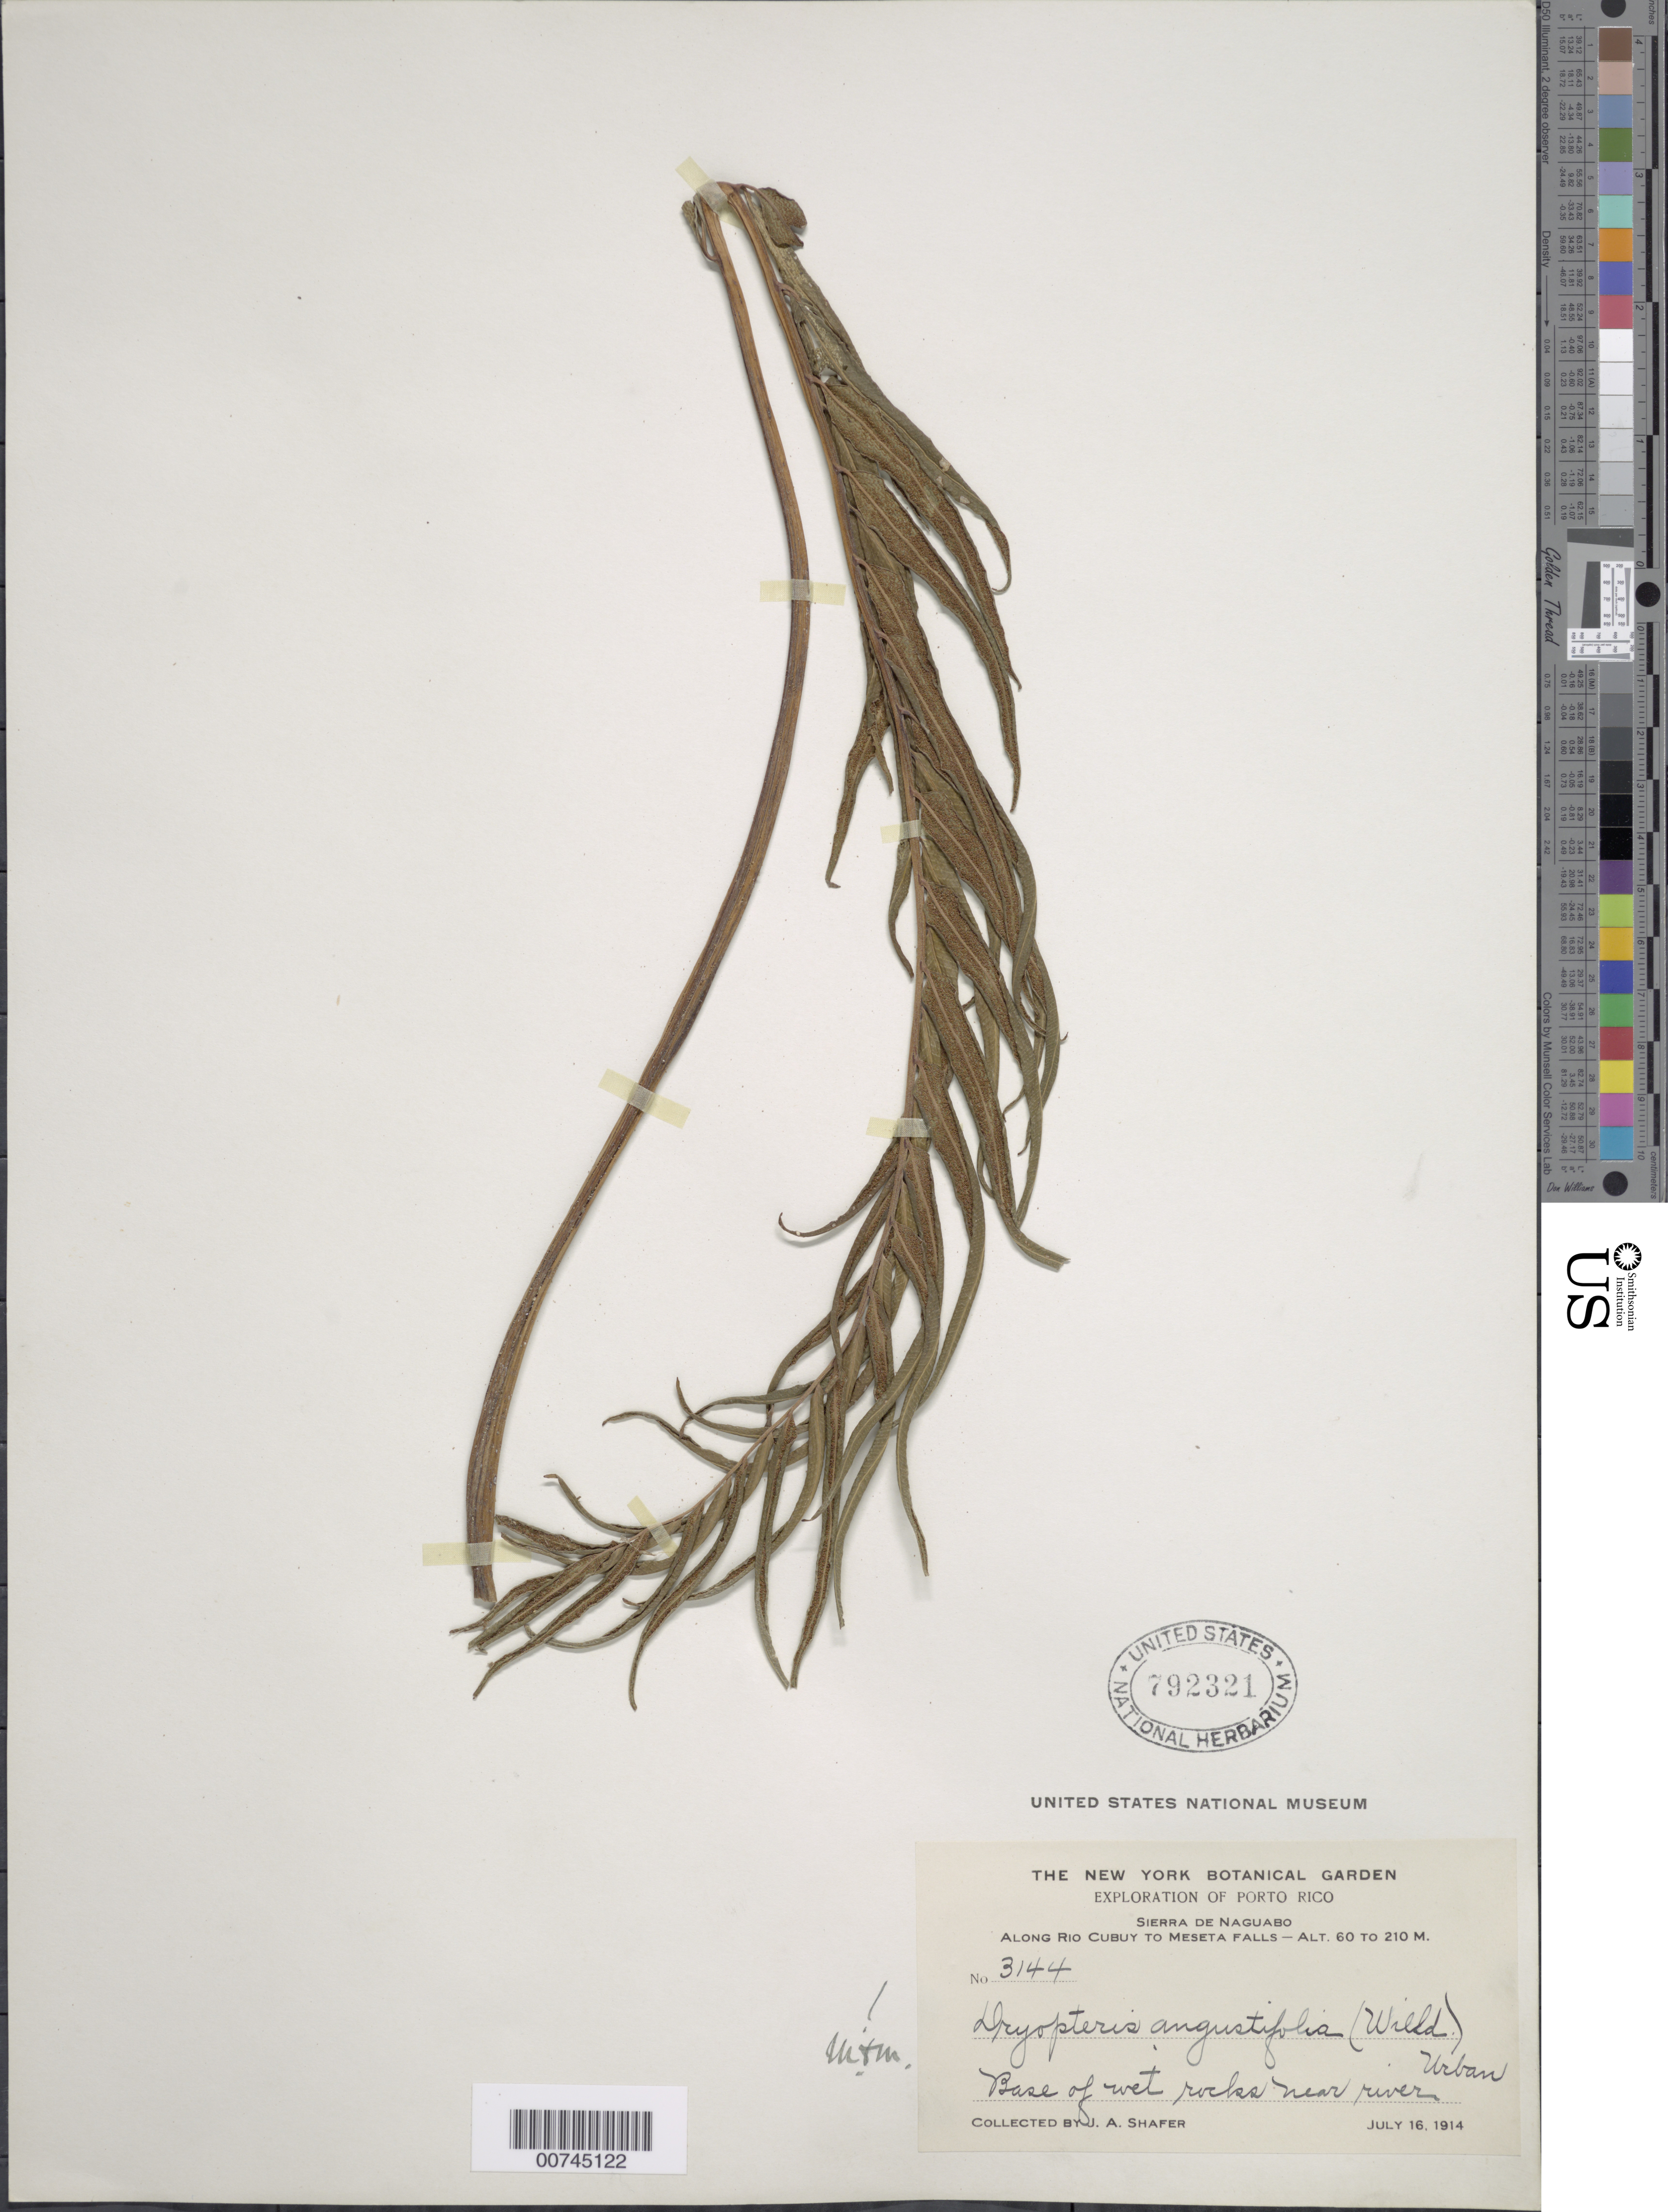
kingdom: Plantae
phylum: Tracheophyta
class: Polypodiopsida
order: Polypodiales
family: Thelypteridaceae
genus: Meniscium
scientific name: Meniscium angustifolium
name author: Willd.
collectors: J. A. Shafer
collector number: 3144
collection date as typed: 16 Jul 1914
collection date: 1914-07-16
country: Puerto Rico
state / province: Río Grande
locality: Along Río Cubuy to Meseta Falls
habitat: Base of wet rocks near river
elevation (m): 60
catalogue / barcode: US 792321